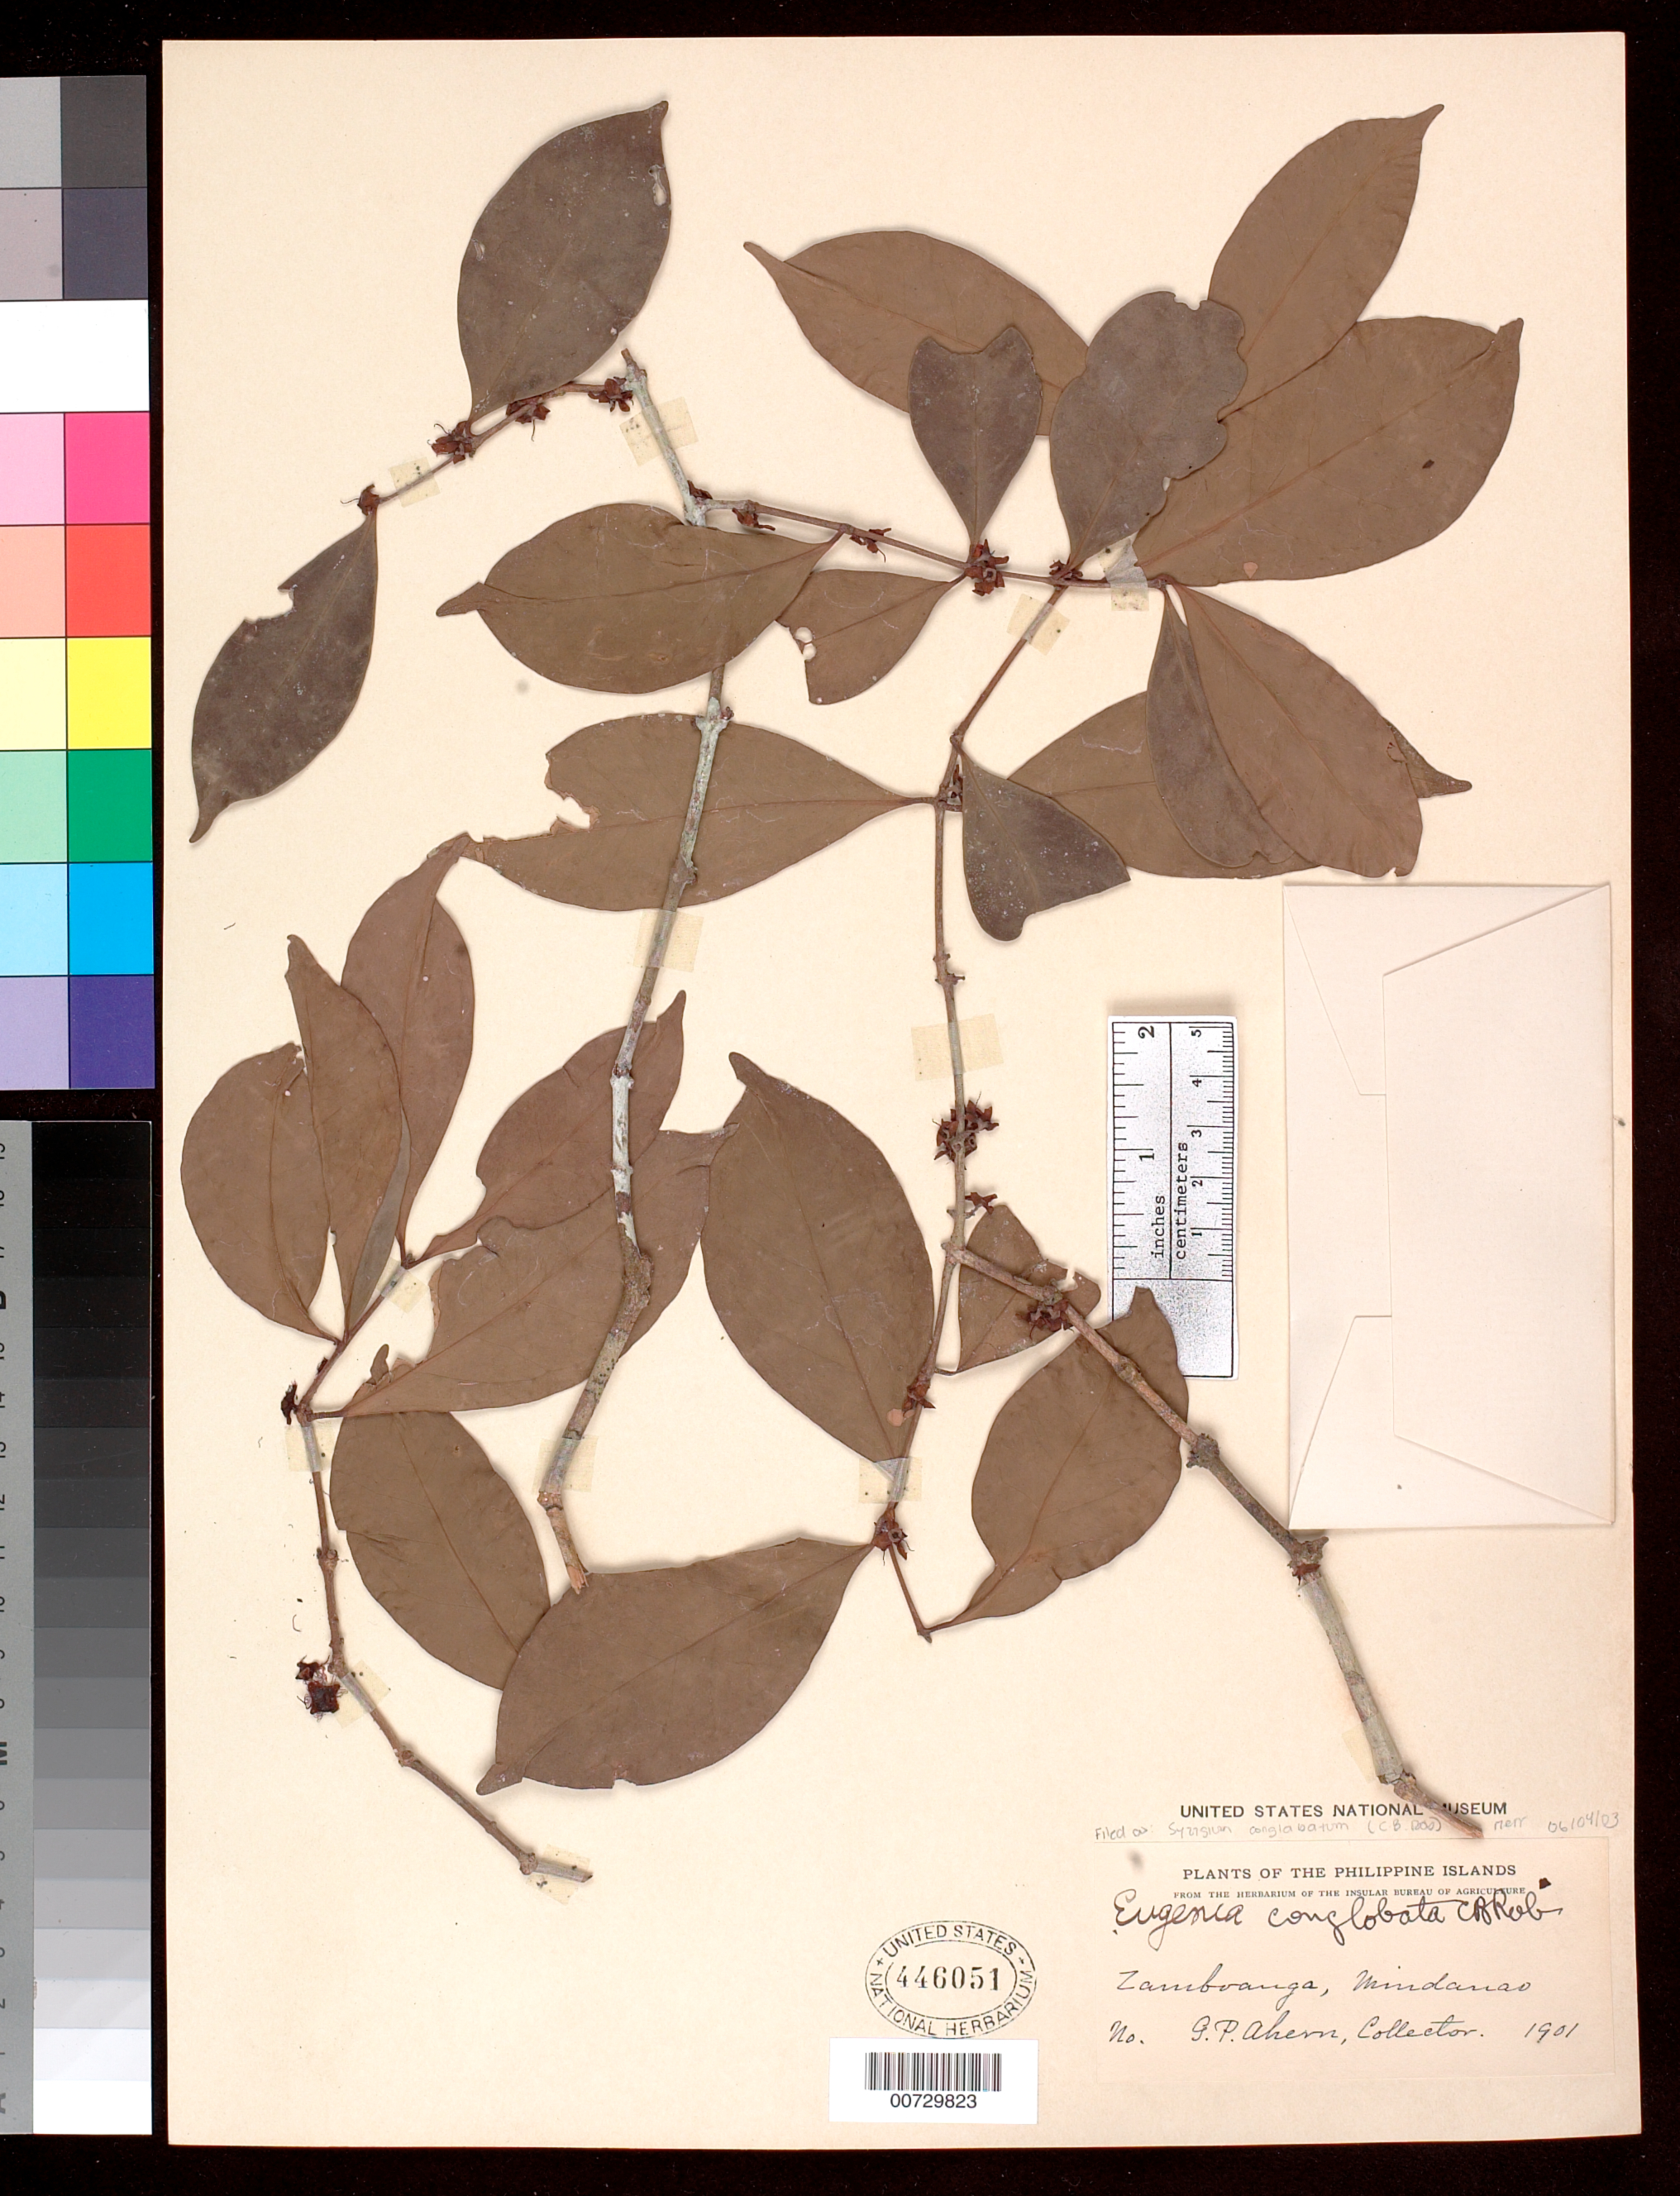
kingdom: Plantae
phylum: Tracheophyta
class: Magnoliopsida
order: Myrtales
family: Myrtaceae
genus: Syzygium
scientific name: Syzygium conglobatum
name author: (C.B. Rob.) Merr.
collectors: G. Ahern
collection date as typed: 1901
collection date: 1901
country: Philippines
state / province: Zamboanga Peninsula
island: Mindanao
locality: Tetuan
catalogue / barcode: US 446051